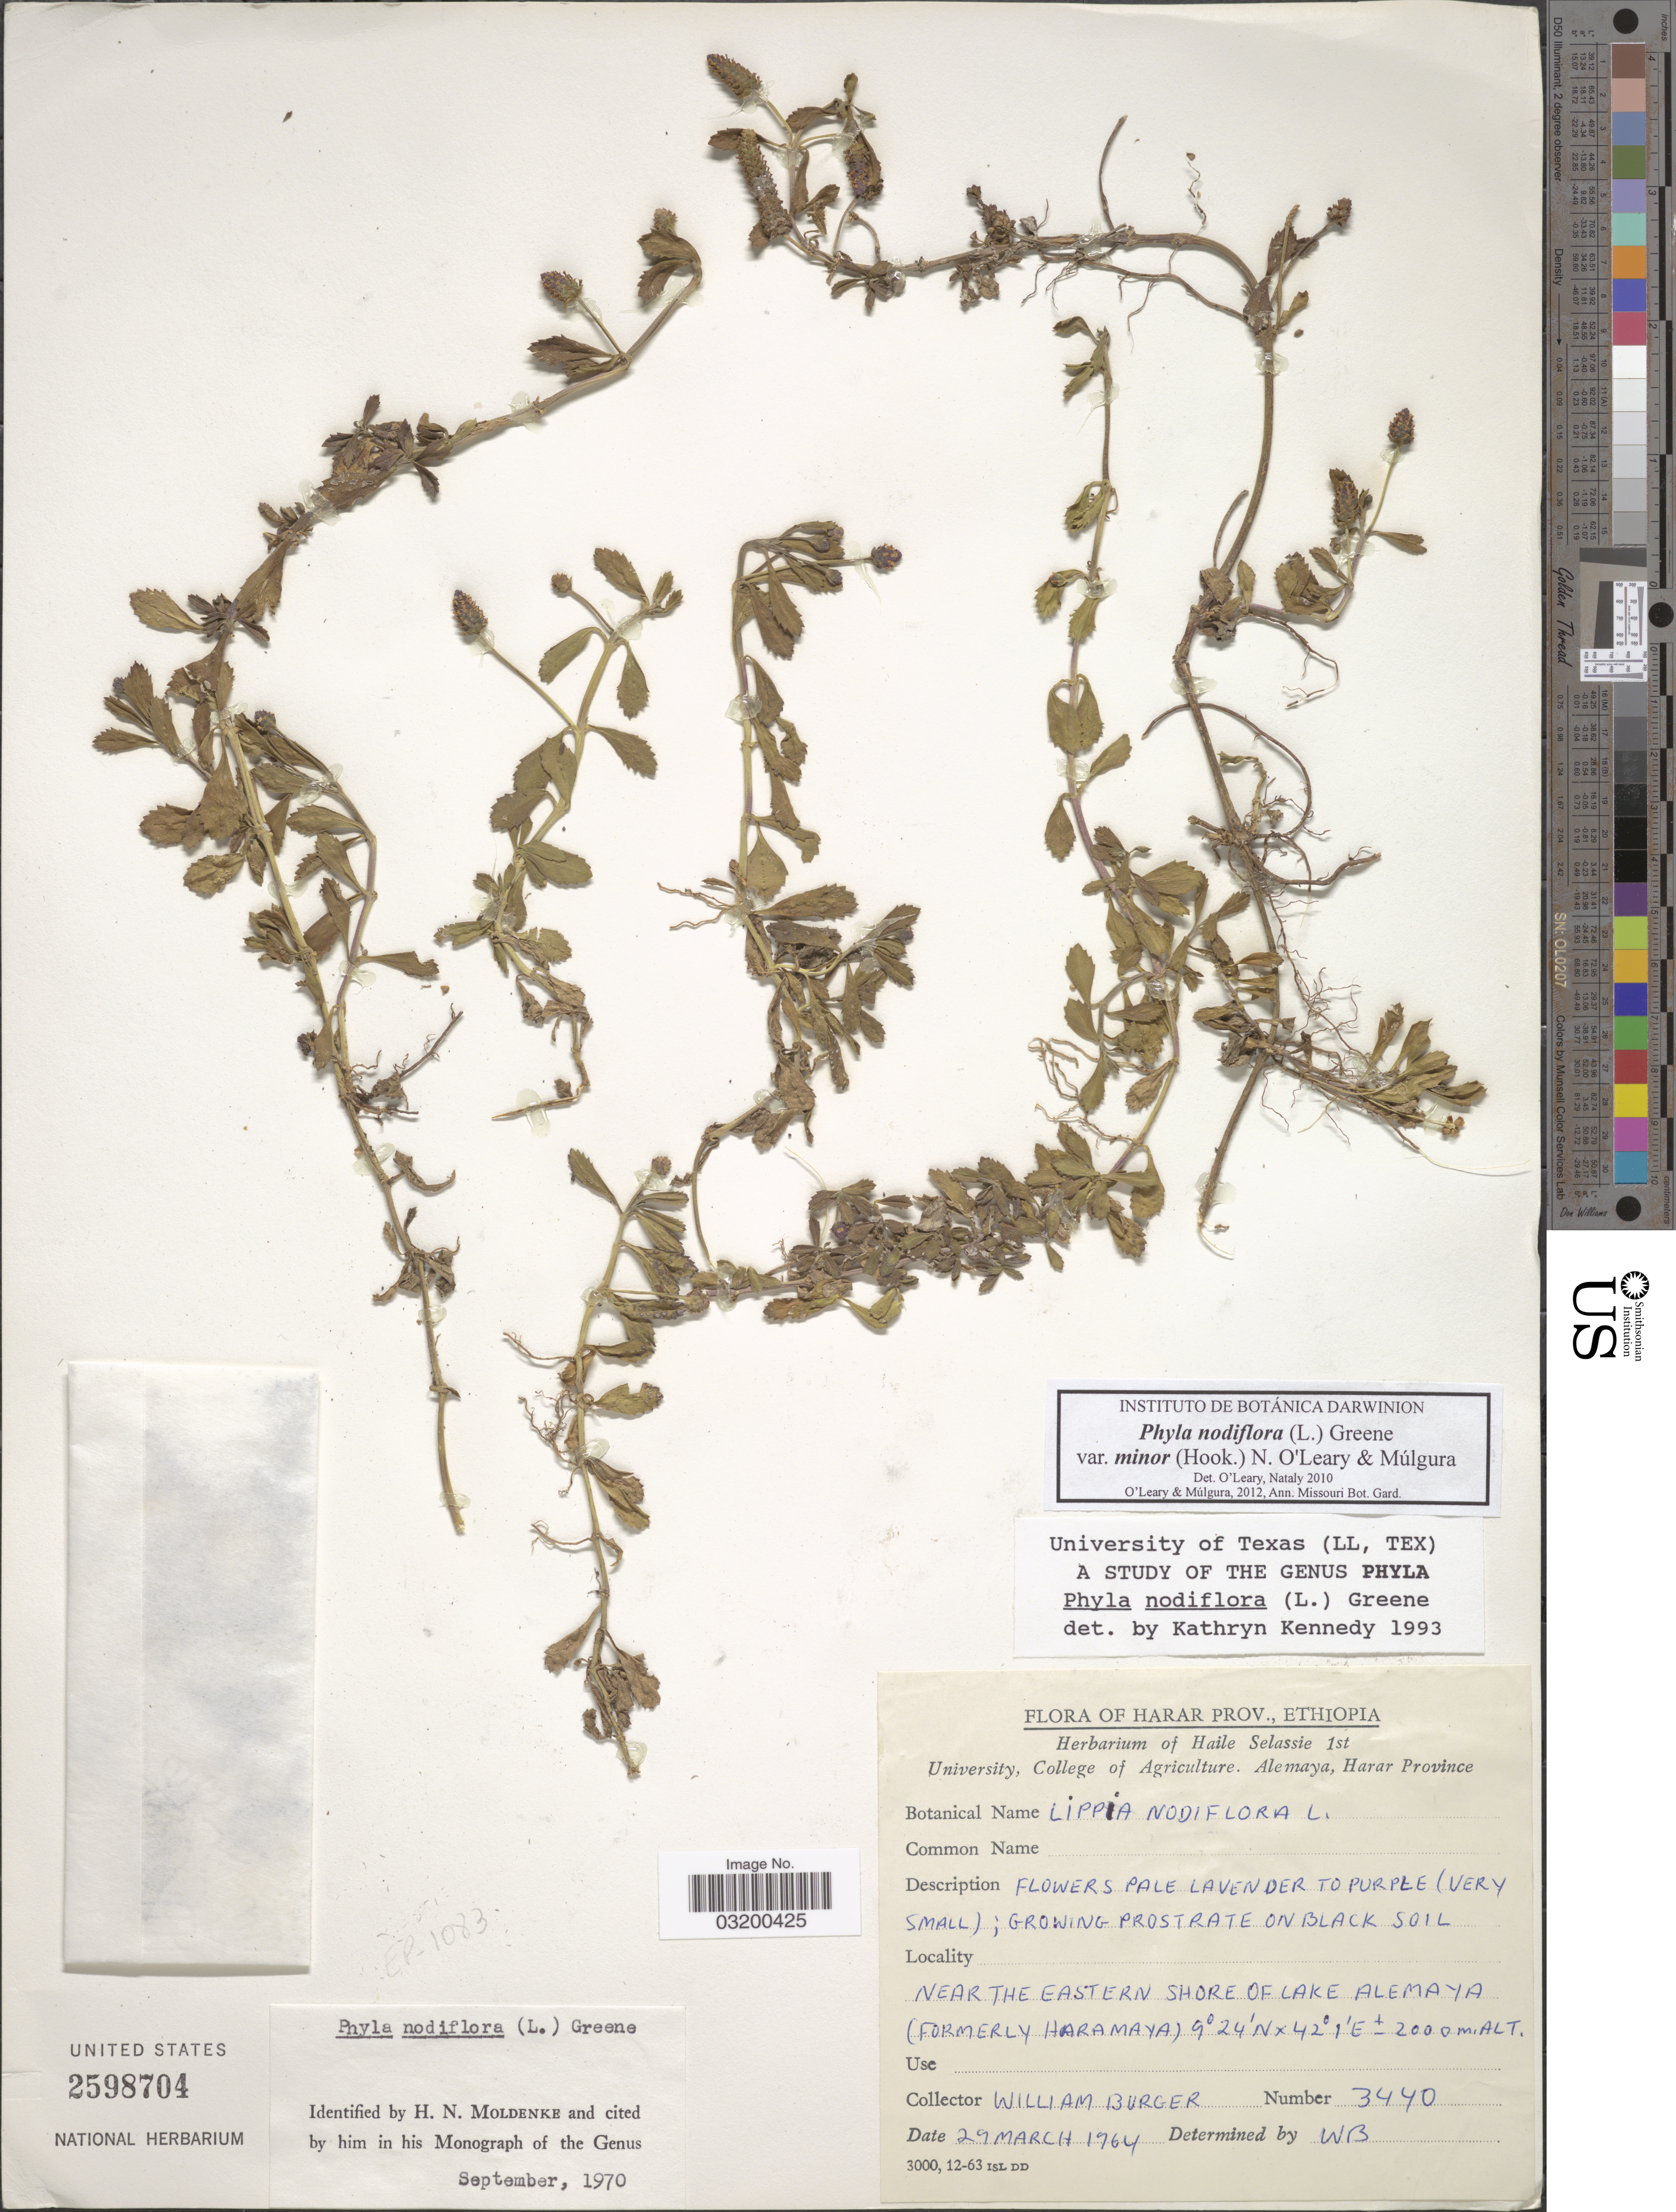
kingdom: Plantae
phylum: Tracheophyta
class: Magnoliopsida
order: Lamiales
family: Verbenaceae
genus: Phyla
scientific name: Phyla nodiflora var. minor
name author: (Hook.) N. O'Leary & Mulgura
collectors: W. Burger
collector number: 3440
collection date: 1964-03-29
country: Ethiopia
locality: Harar Prov. Near the eastern shore of Lake Alemaya (formerly Haramaya).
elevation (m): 2000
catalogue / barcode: US 2598704